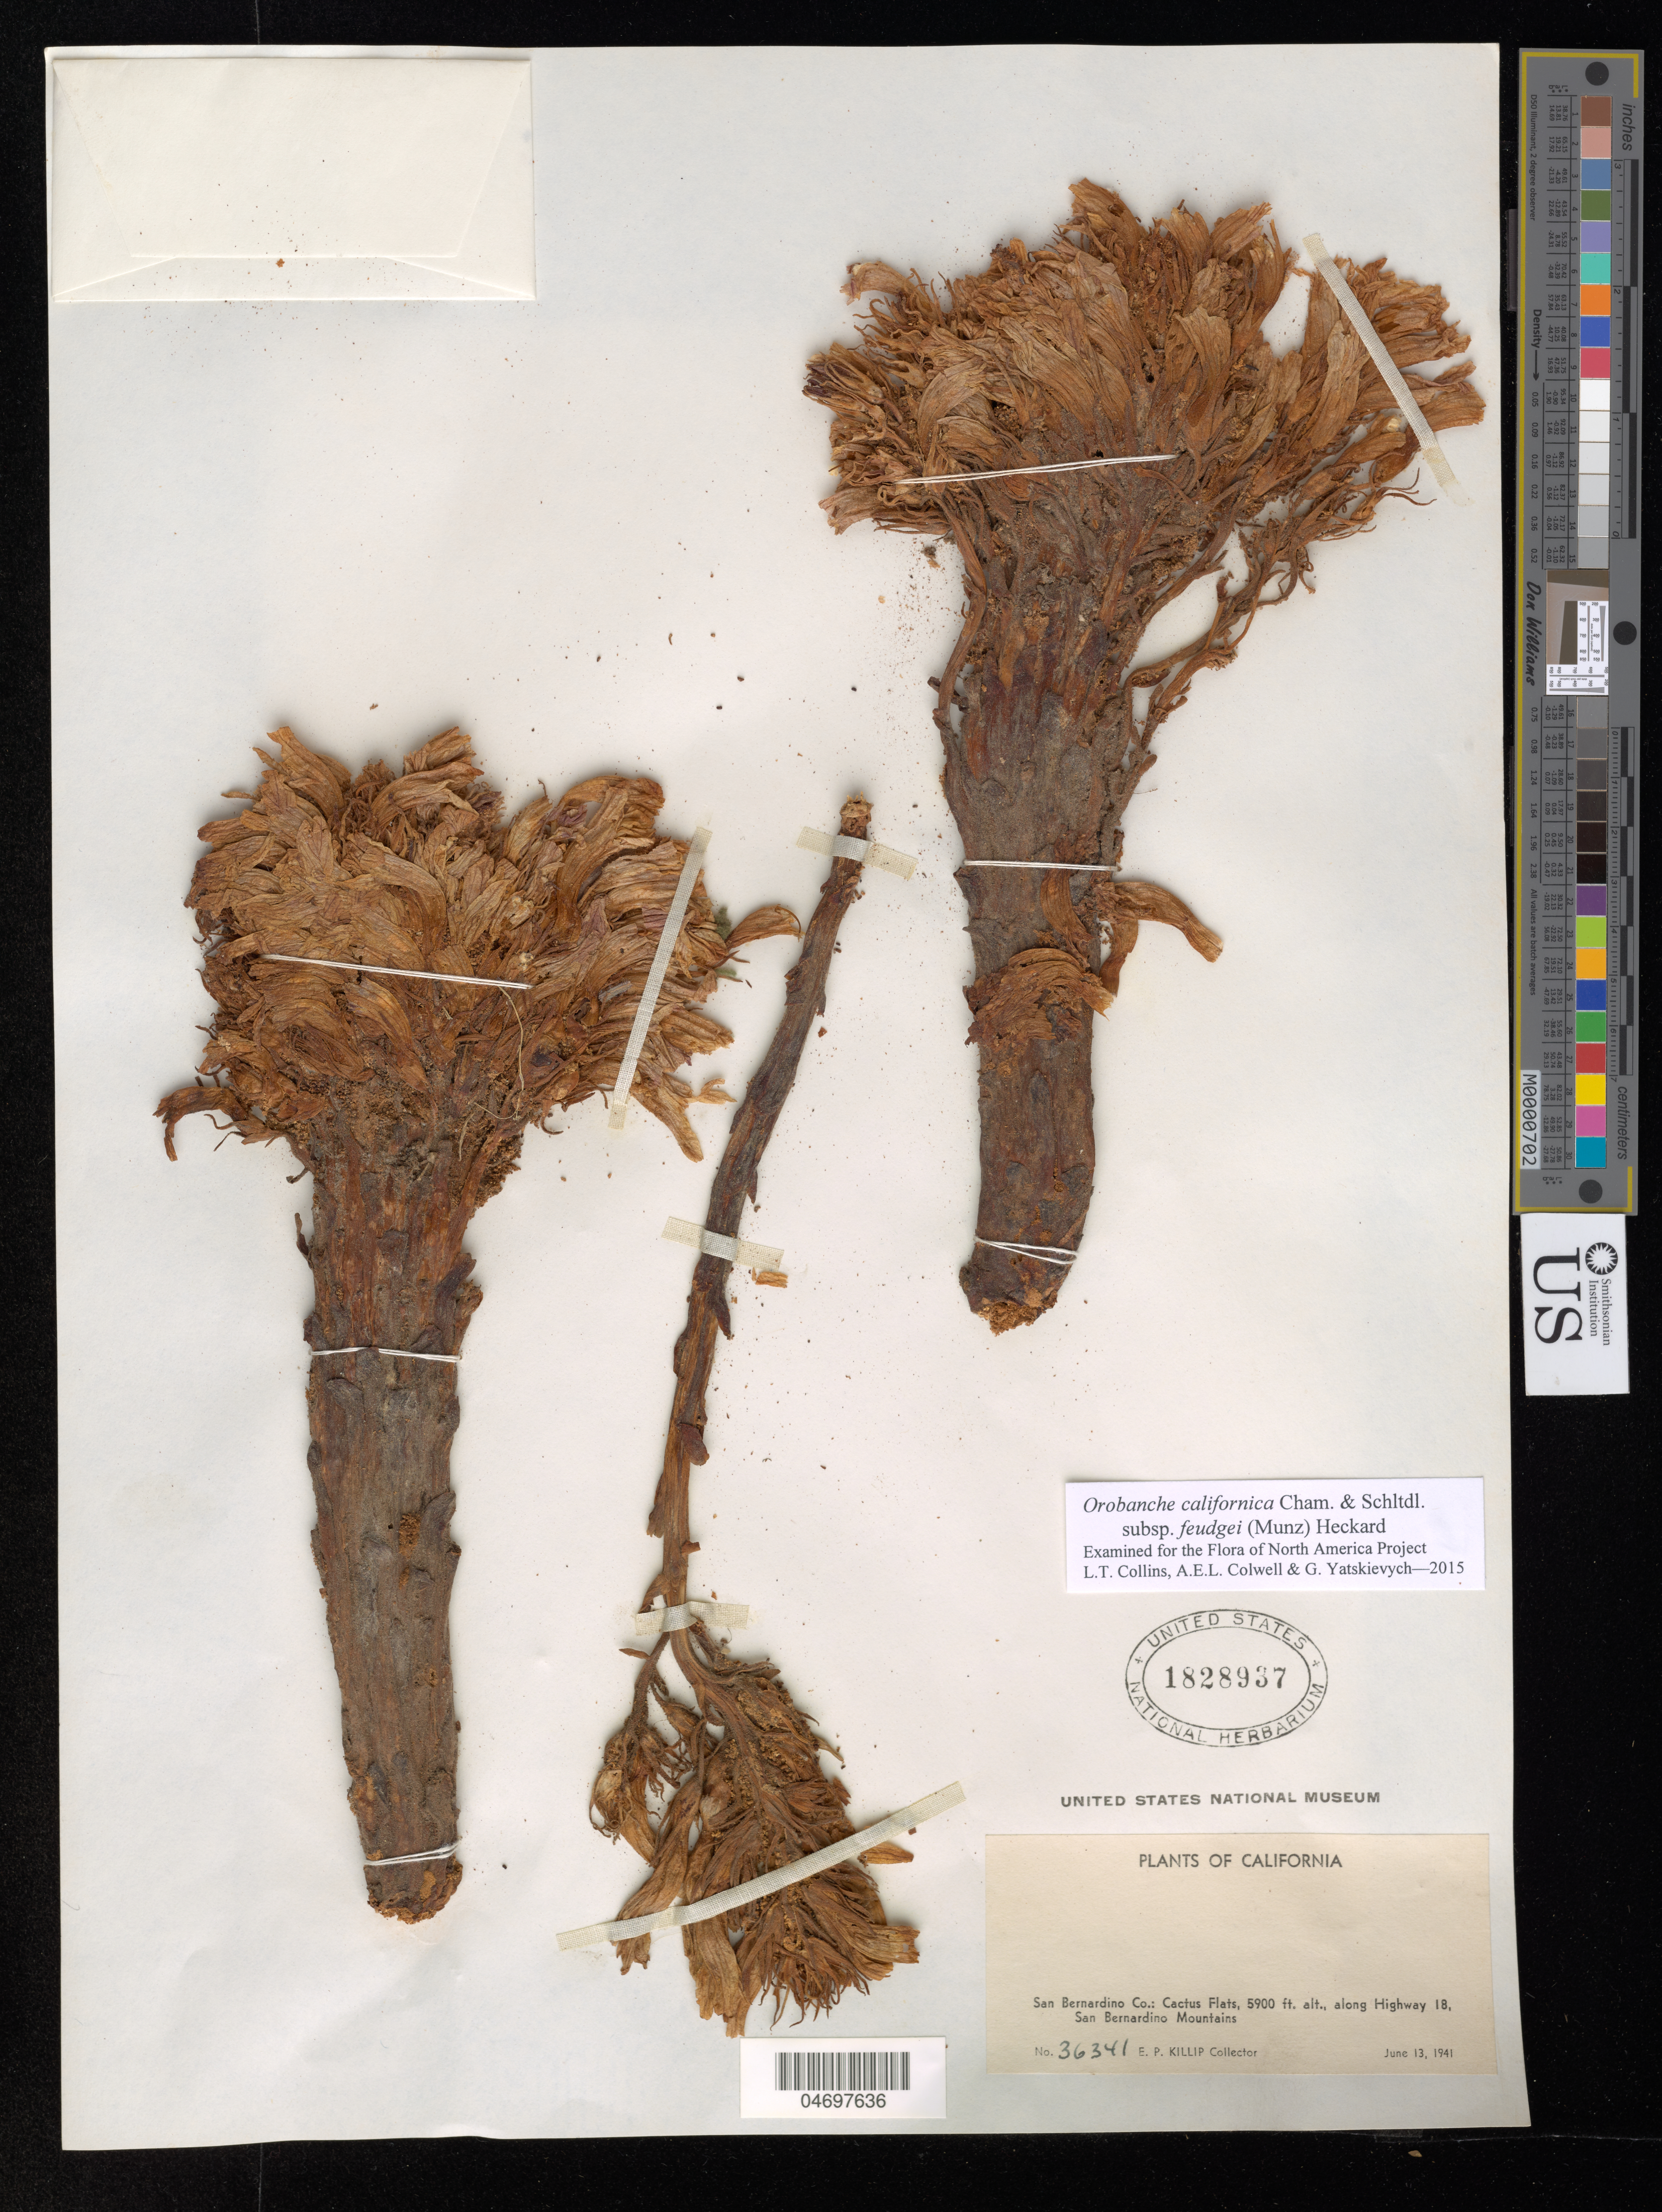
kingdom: Plantae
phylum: Tracheophyta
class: Magnoliopsida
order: Lamiales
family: Orobanchaceae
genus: Orobanche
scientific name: Orobanche californica subsp. feudgei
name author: (Munz) Heckard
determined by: Collins, L. T.; Colwell, A. E.; Yatskievych, G. A.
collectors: E. P. Killip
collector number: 36341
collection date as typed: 13 Jun 1941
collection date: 1941-06-13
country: United States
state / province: California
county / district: San Bernardino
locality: Cactus Flats, San Bernardino mountains.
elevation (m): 1798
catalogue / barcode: US 1828937